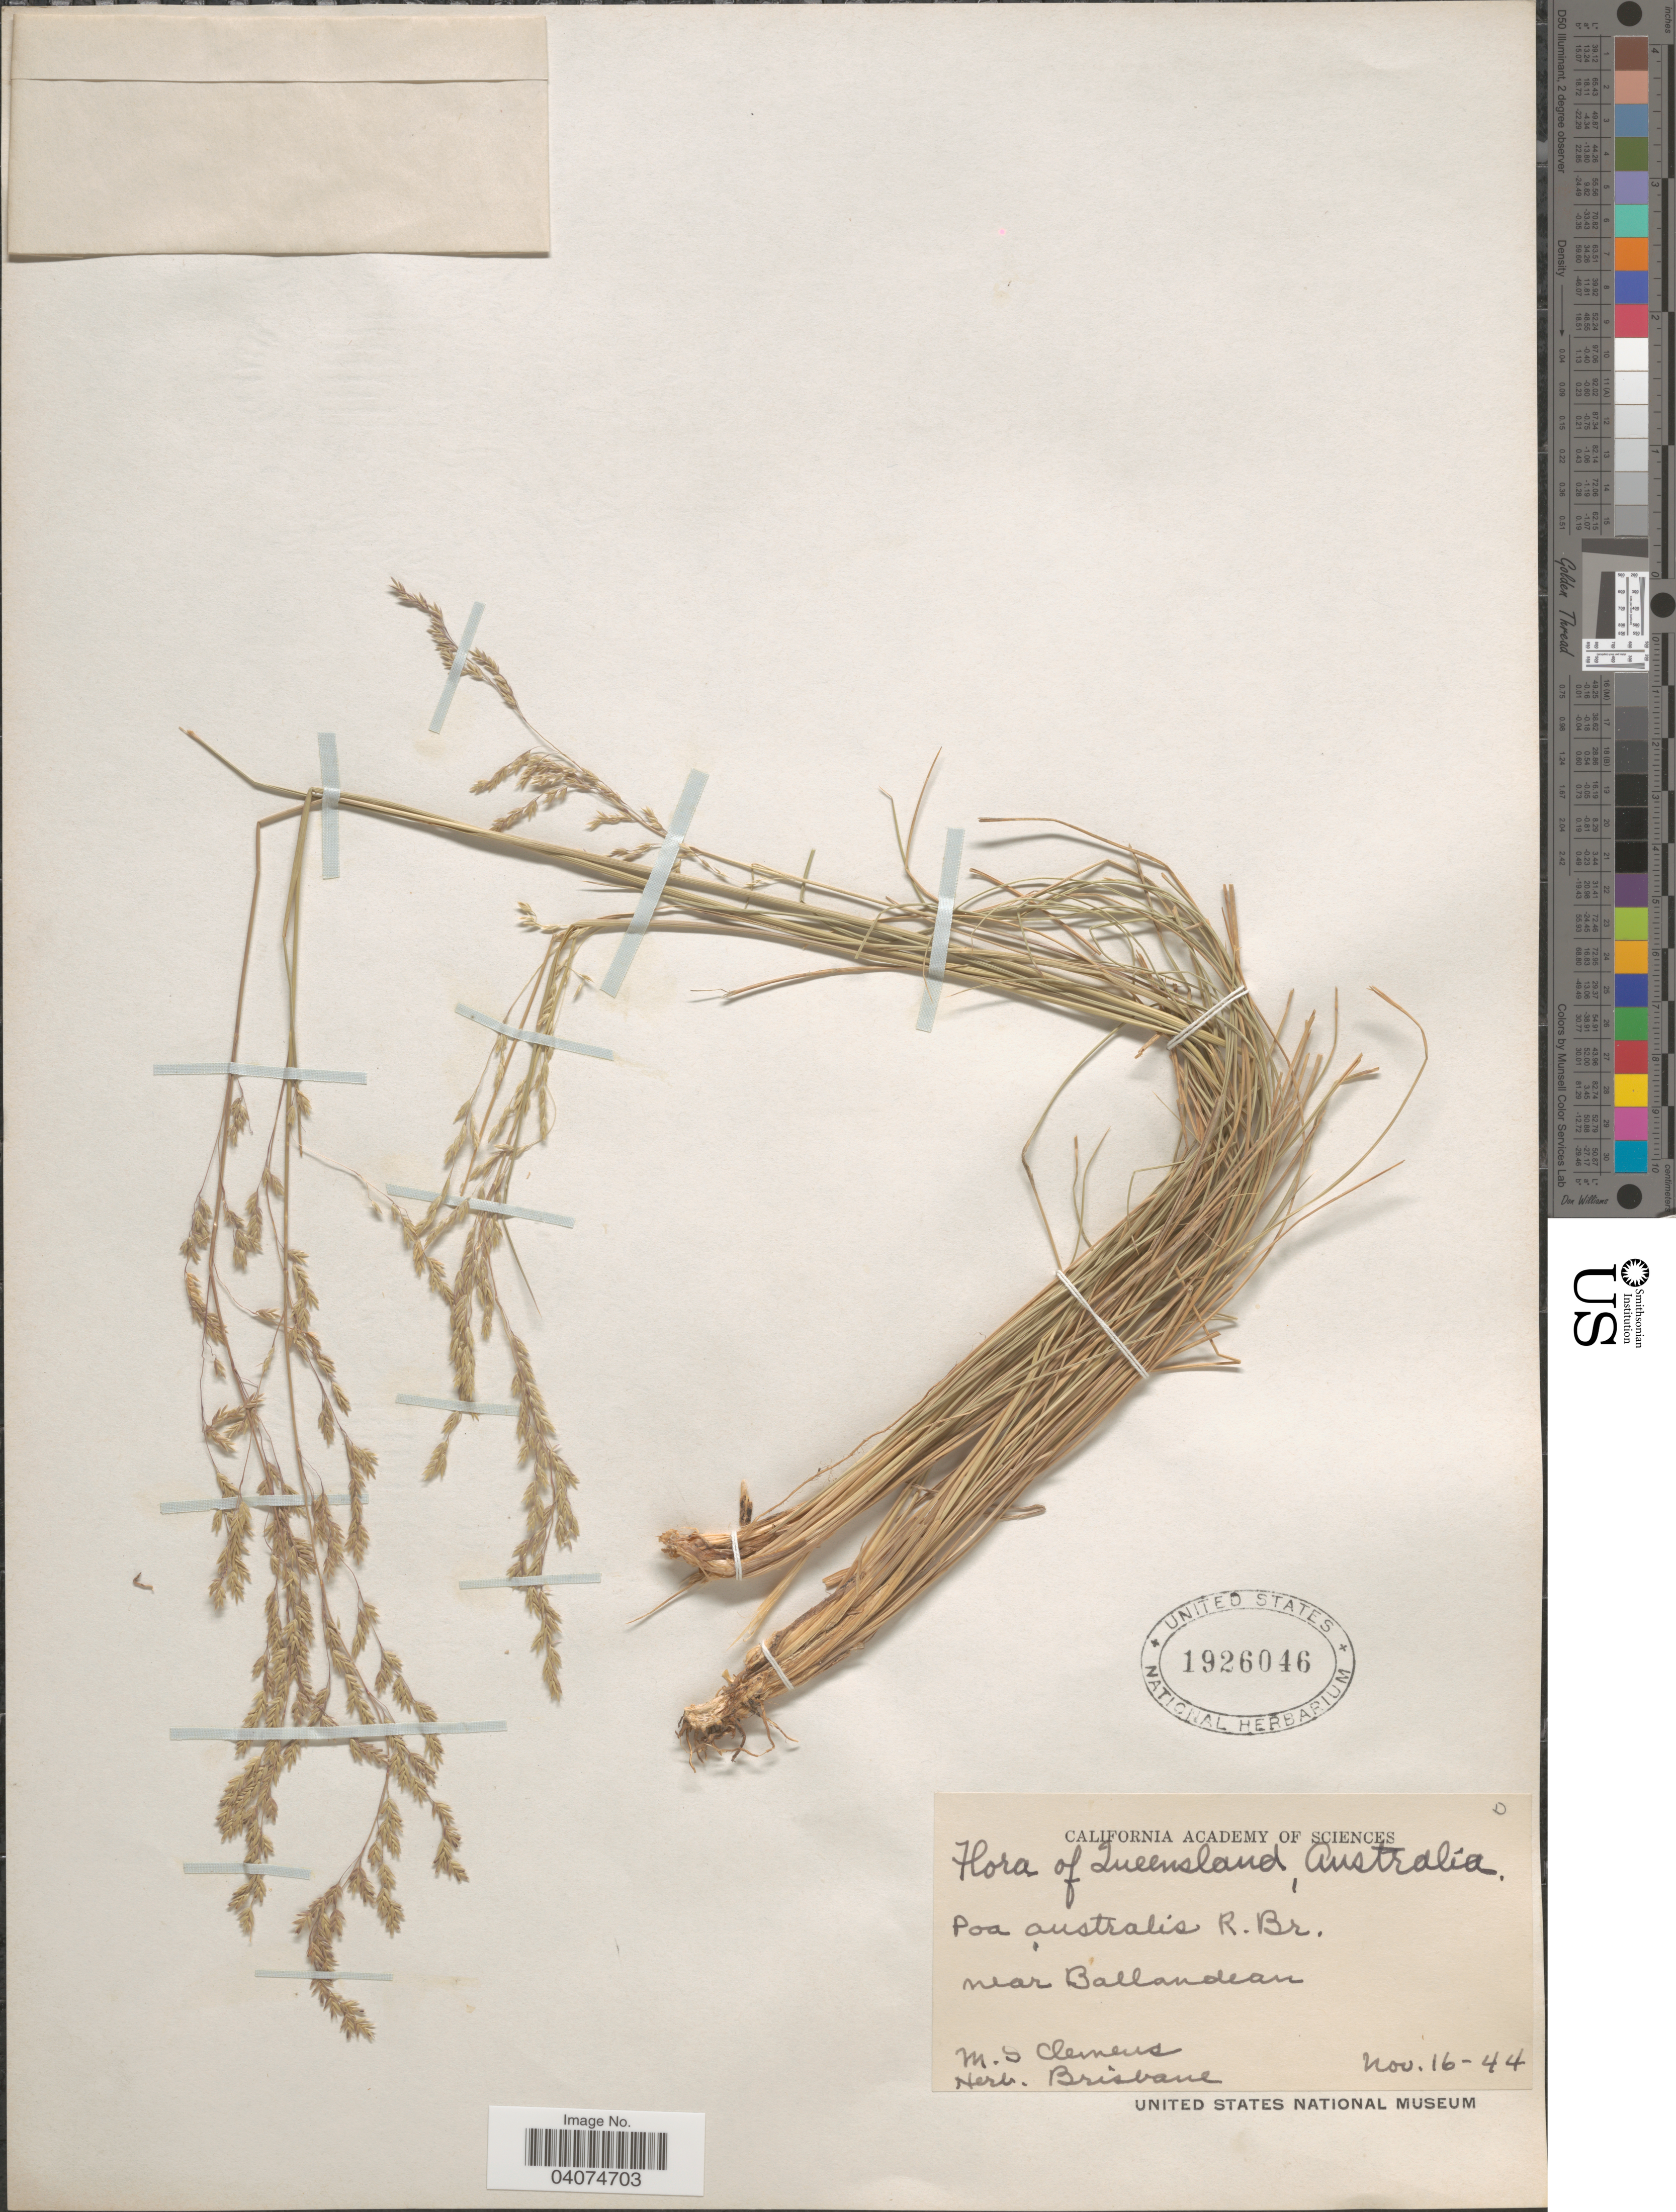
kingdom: Plantae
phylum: Tracheophyta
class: Liliopsida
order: Poales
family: Poaceae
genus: Poa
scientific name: Poa sp.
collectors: M. S. Clemens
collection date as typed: Transcribed d/m/y: 16/11/44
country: Australia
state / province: Queensland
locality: Near Ballandeau.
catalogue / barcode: US 1926046